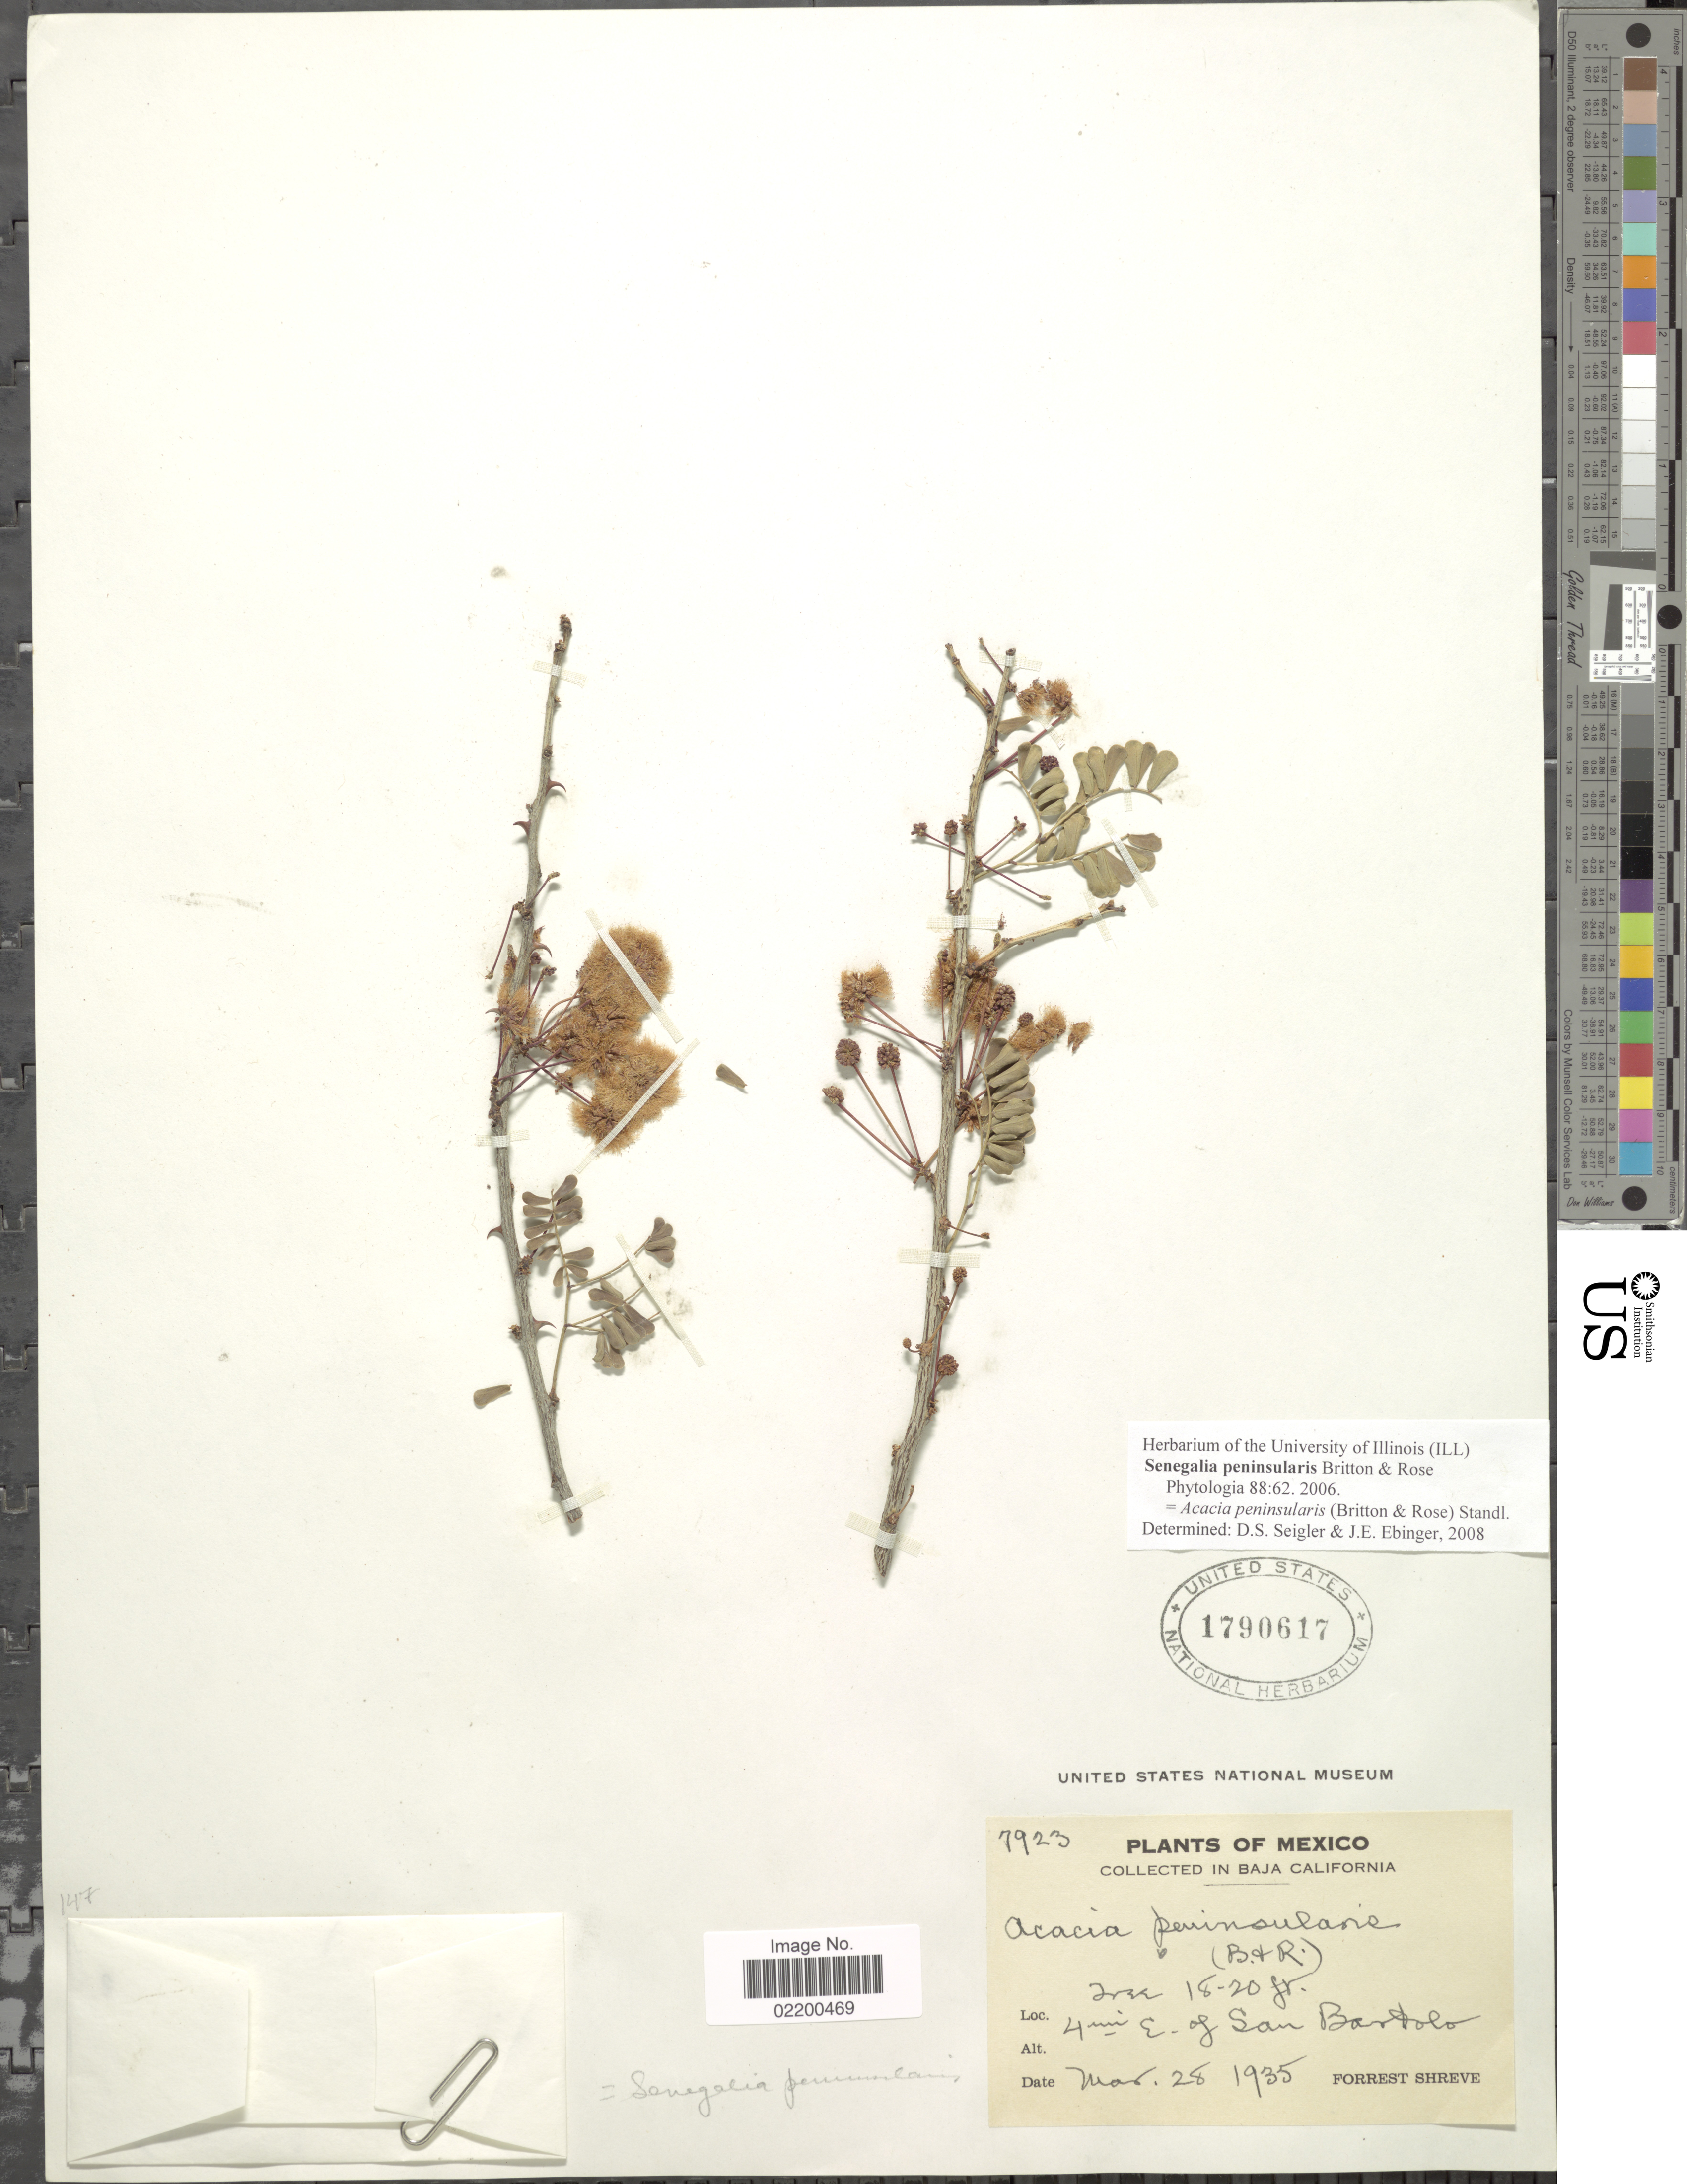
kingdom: Plantae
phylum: Tracheophyta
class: Magnoliopsida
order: Fabales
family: Fabaceae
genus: Senegalia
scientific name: Senegalia peninsularis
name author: Britton & Rose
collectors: F. Shreve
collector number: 7923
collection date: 1935-03-28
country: Mexico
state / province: Baja California Sur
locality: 4 mi E. of San Bartolo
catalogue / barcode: US 1790617